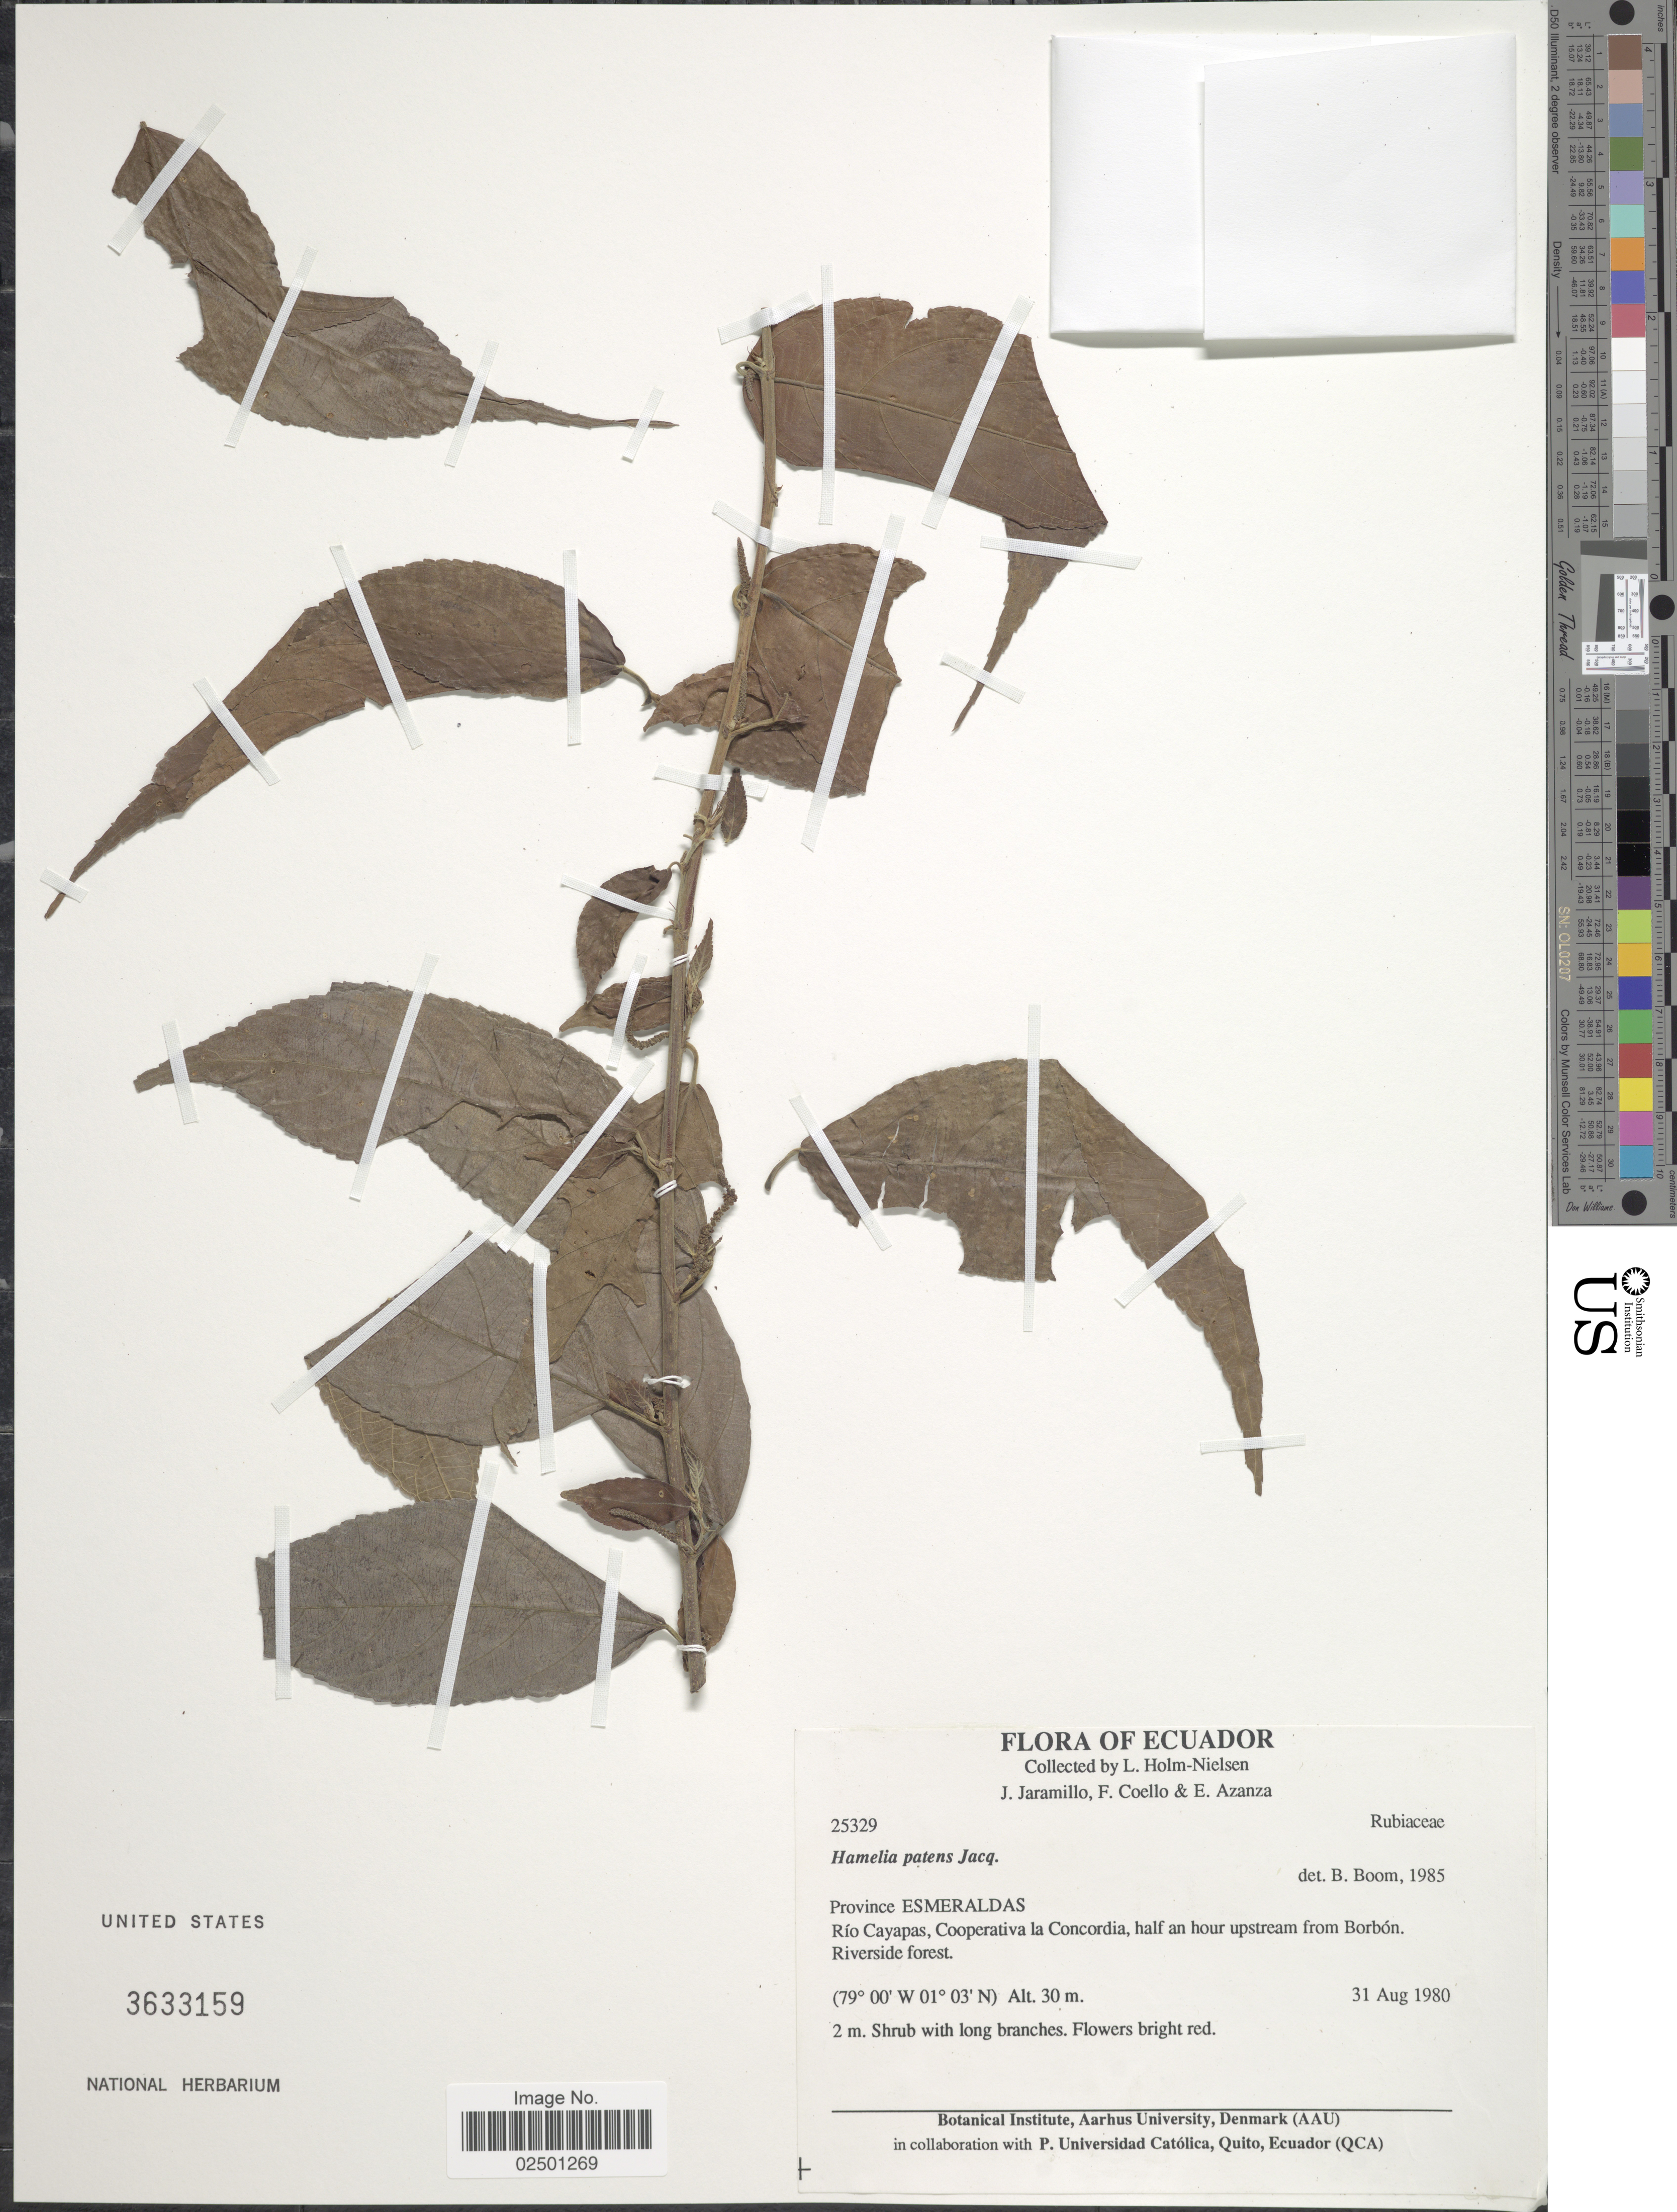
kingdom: Plantae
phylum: Tracheophyta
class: Magnoliopsida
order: Gentianales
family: Rubiaceae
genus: Hamelia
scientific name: Hamelia patens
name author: Jacq.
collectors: L. Holm-Nielsen, J. Jaramillo, F. Coello & E. Azanza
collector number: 25329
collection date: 1980-08-31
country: Ecuador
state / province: Esmeraldas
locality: Rio Cayapas, Cooperativa la Concordia, half an hour upstream from Borbon.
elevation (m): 30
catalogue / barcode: US 3633159